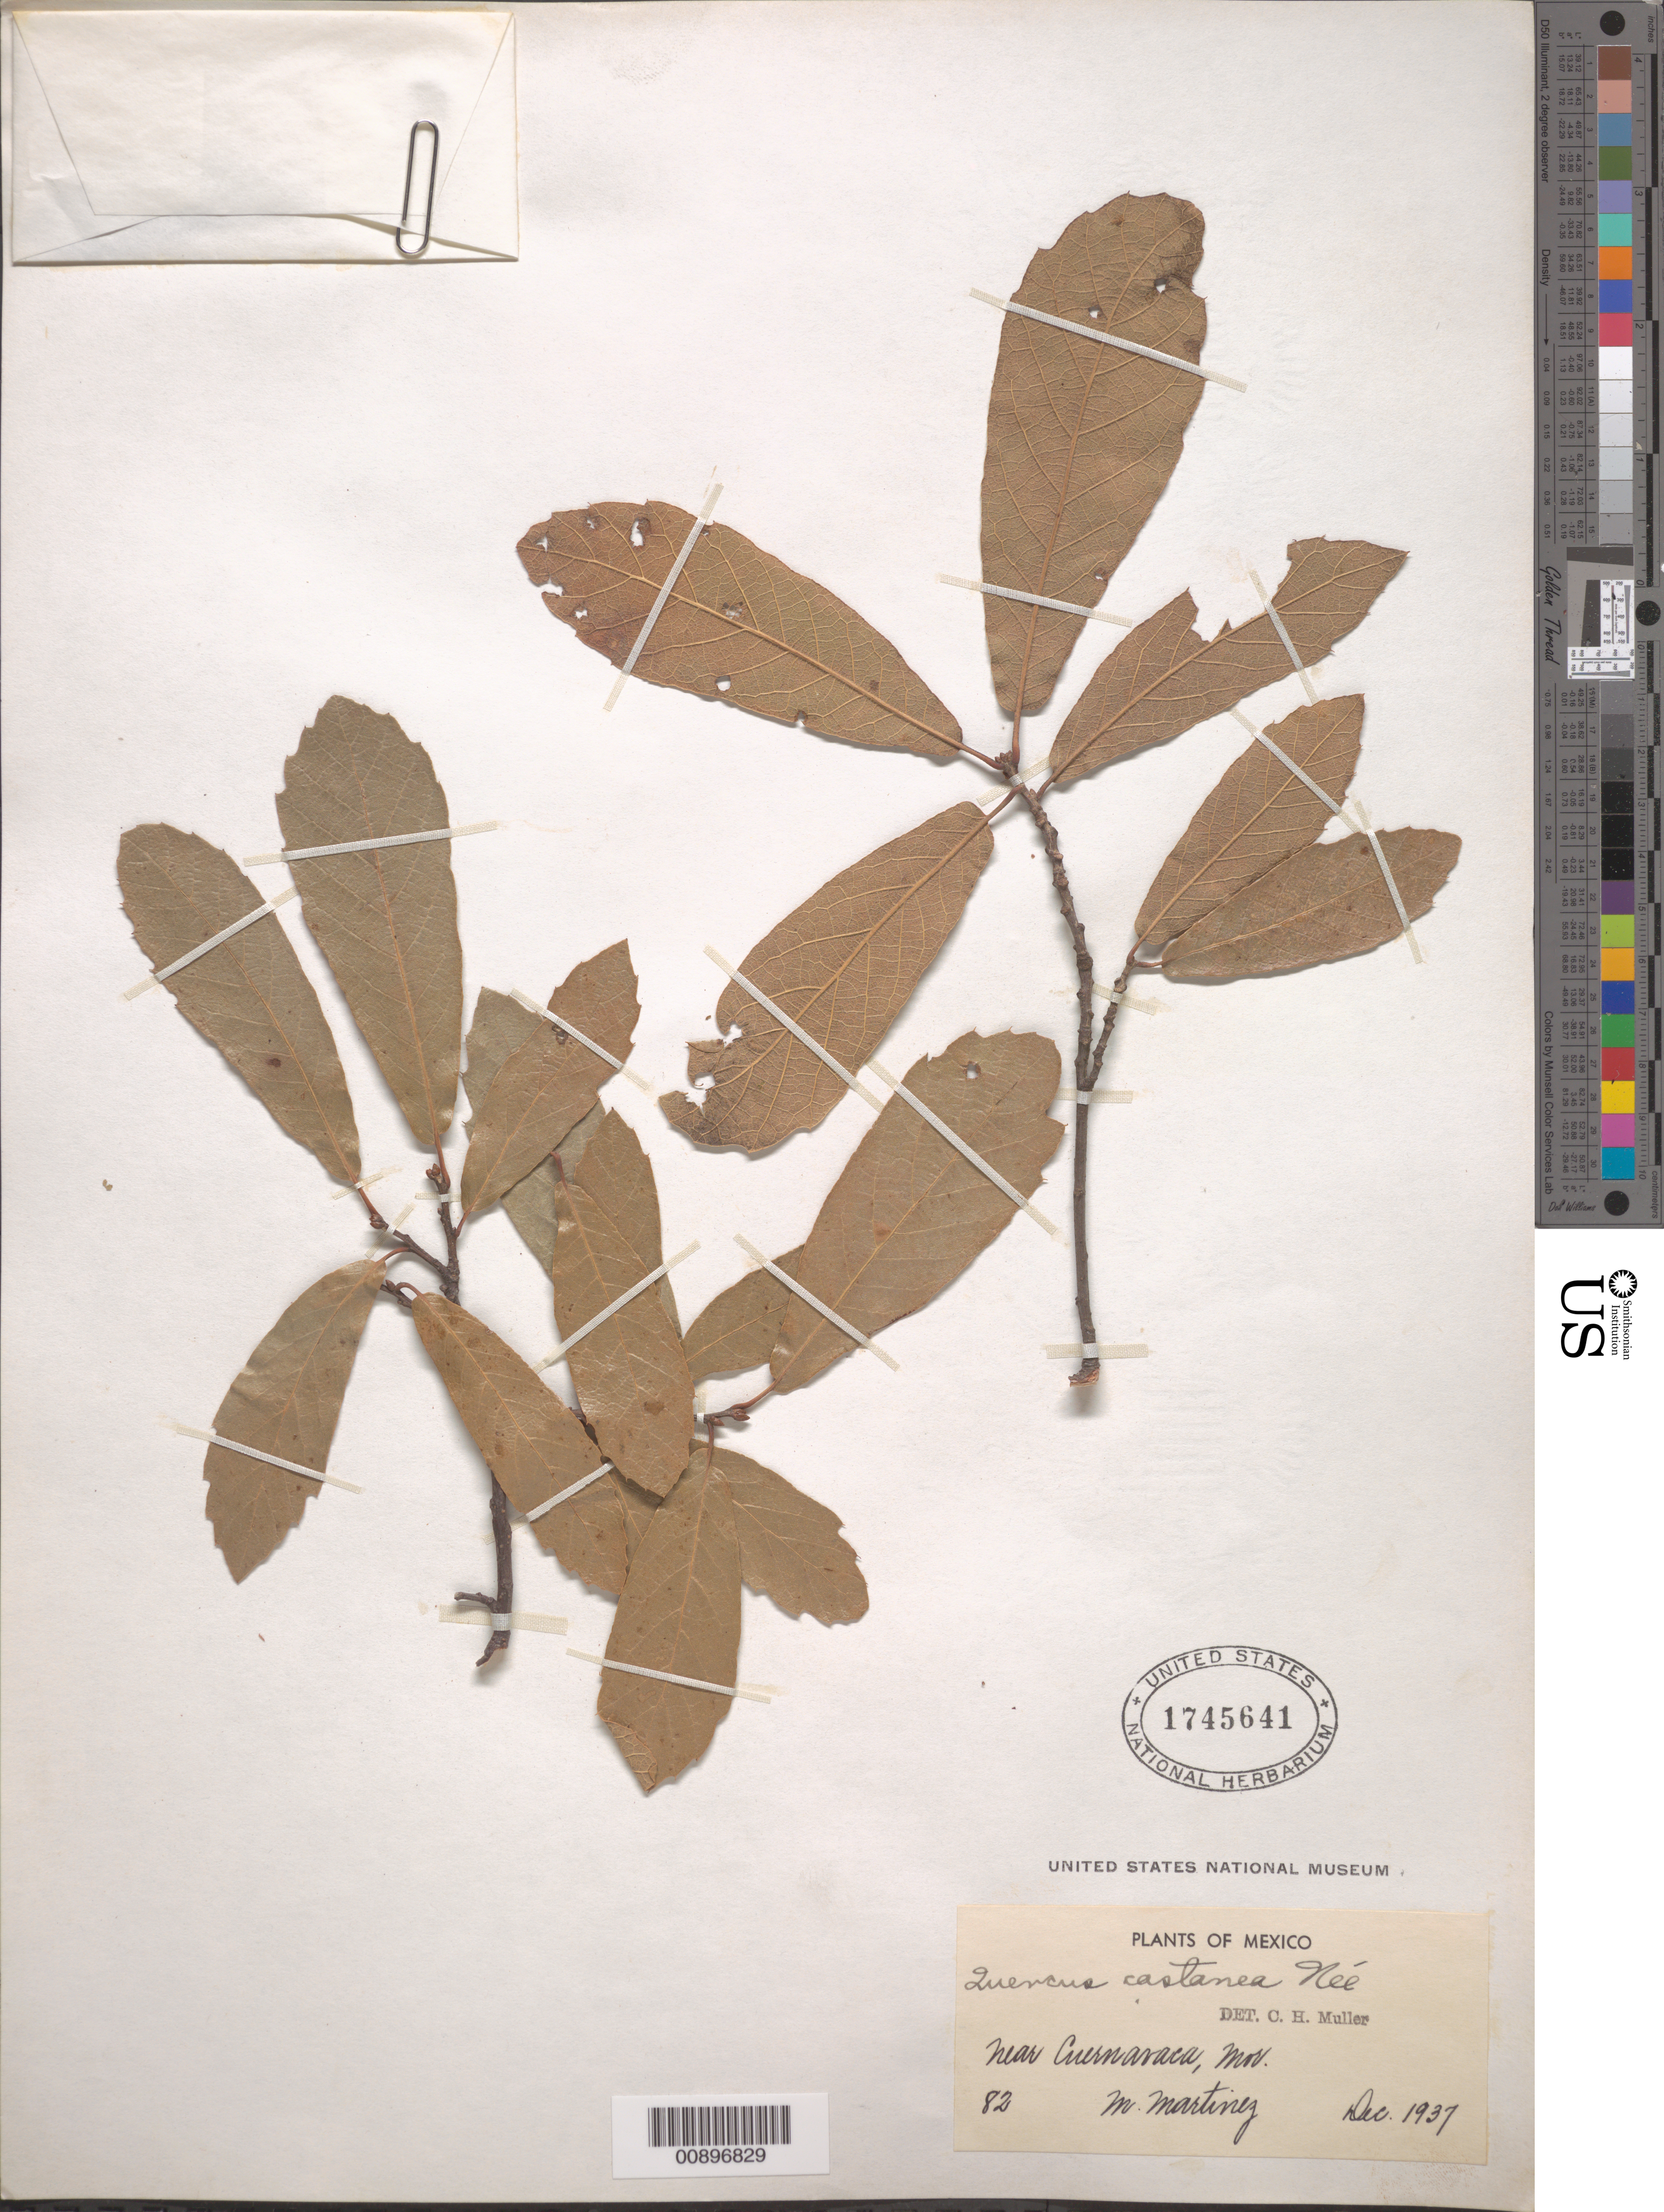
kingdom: Plantae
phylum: Tracheophyta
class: Magnoliopsida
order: Fagales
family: Fagaceae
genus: Quercus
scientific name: Quercus castanea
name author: Née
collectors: M. Martinez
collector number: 82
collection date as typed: Dec 1937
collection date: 1937-12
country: Mexico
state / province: Morelos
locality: Near Cuernavaca, Morelos.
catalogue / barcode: US 1745641